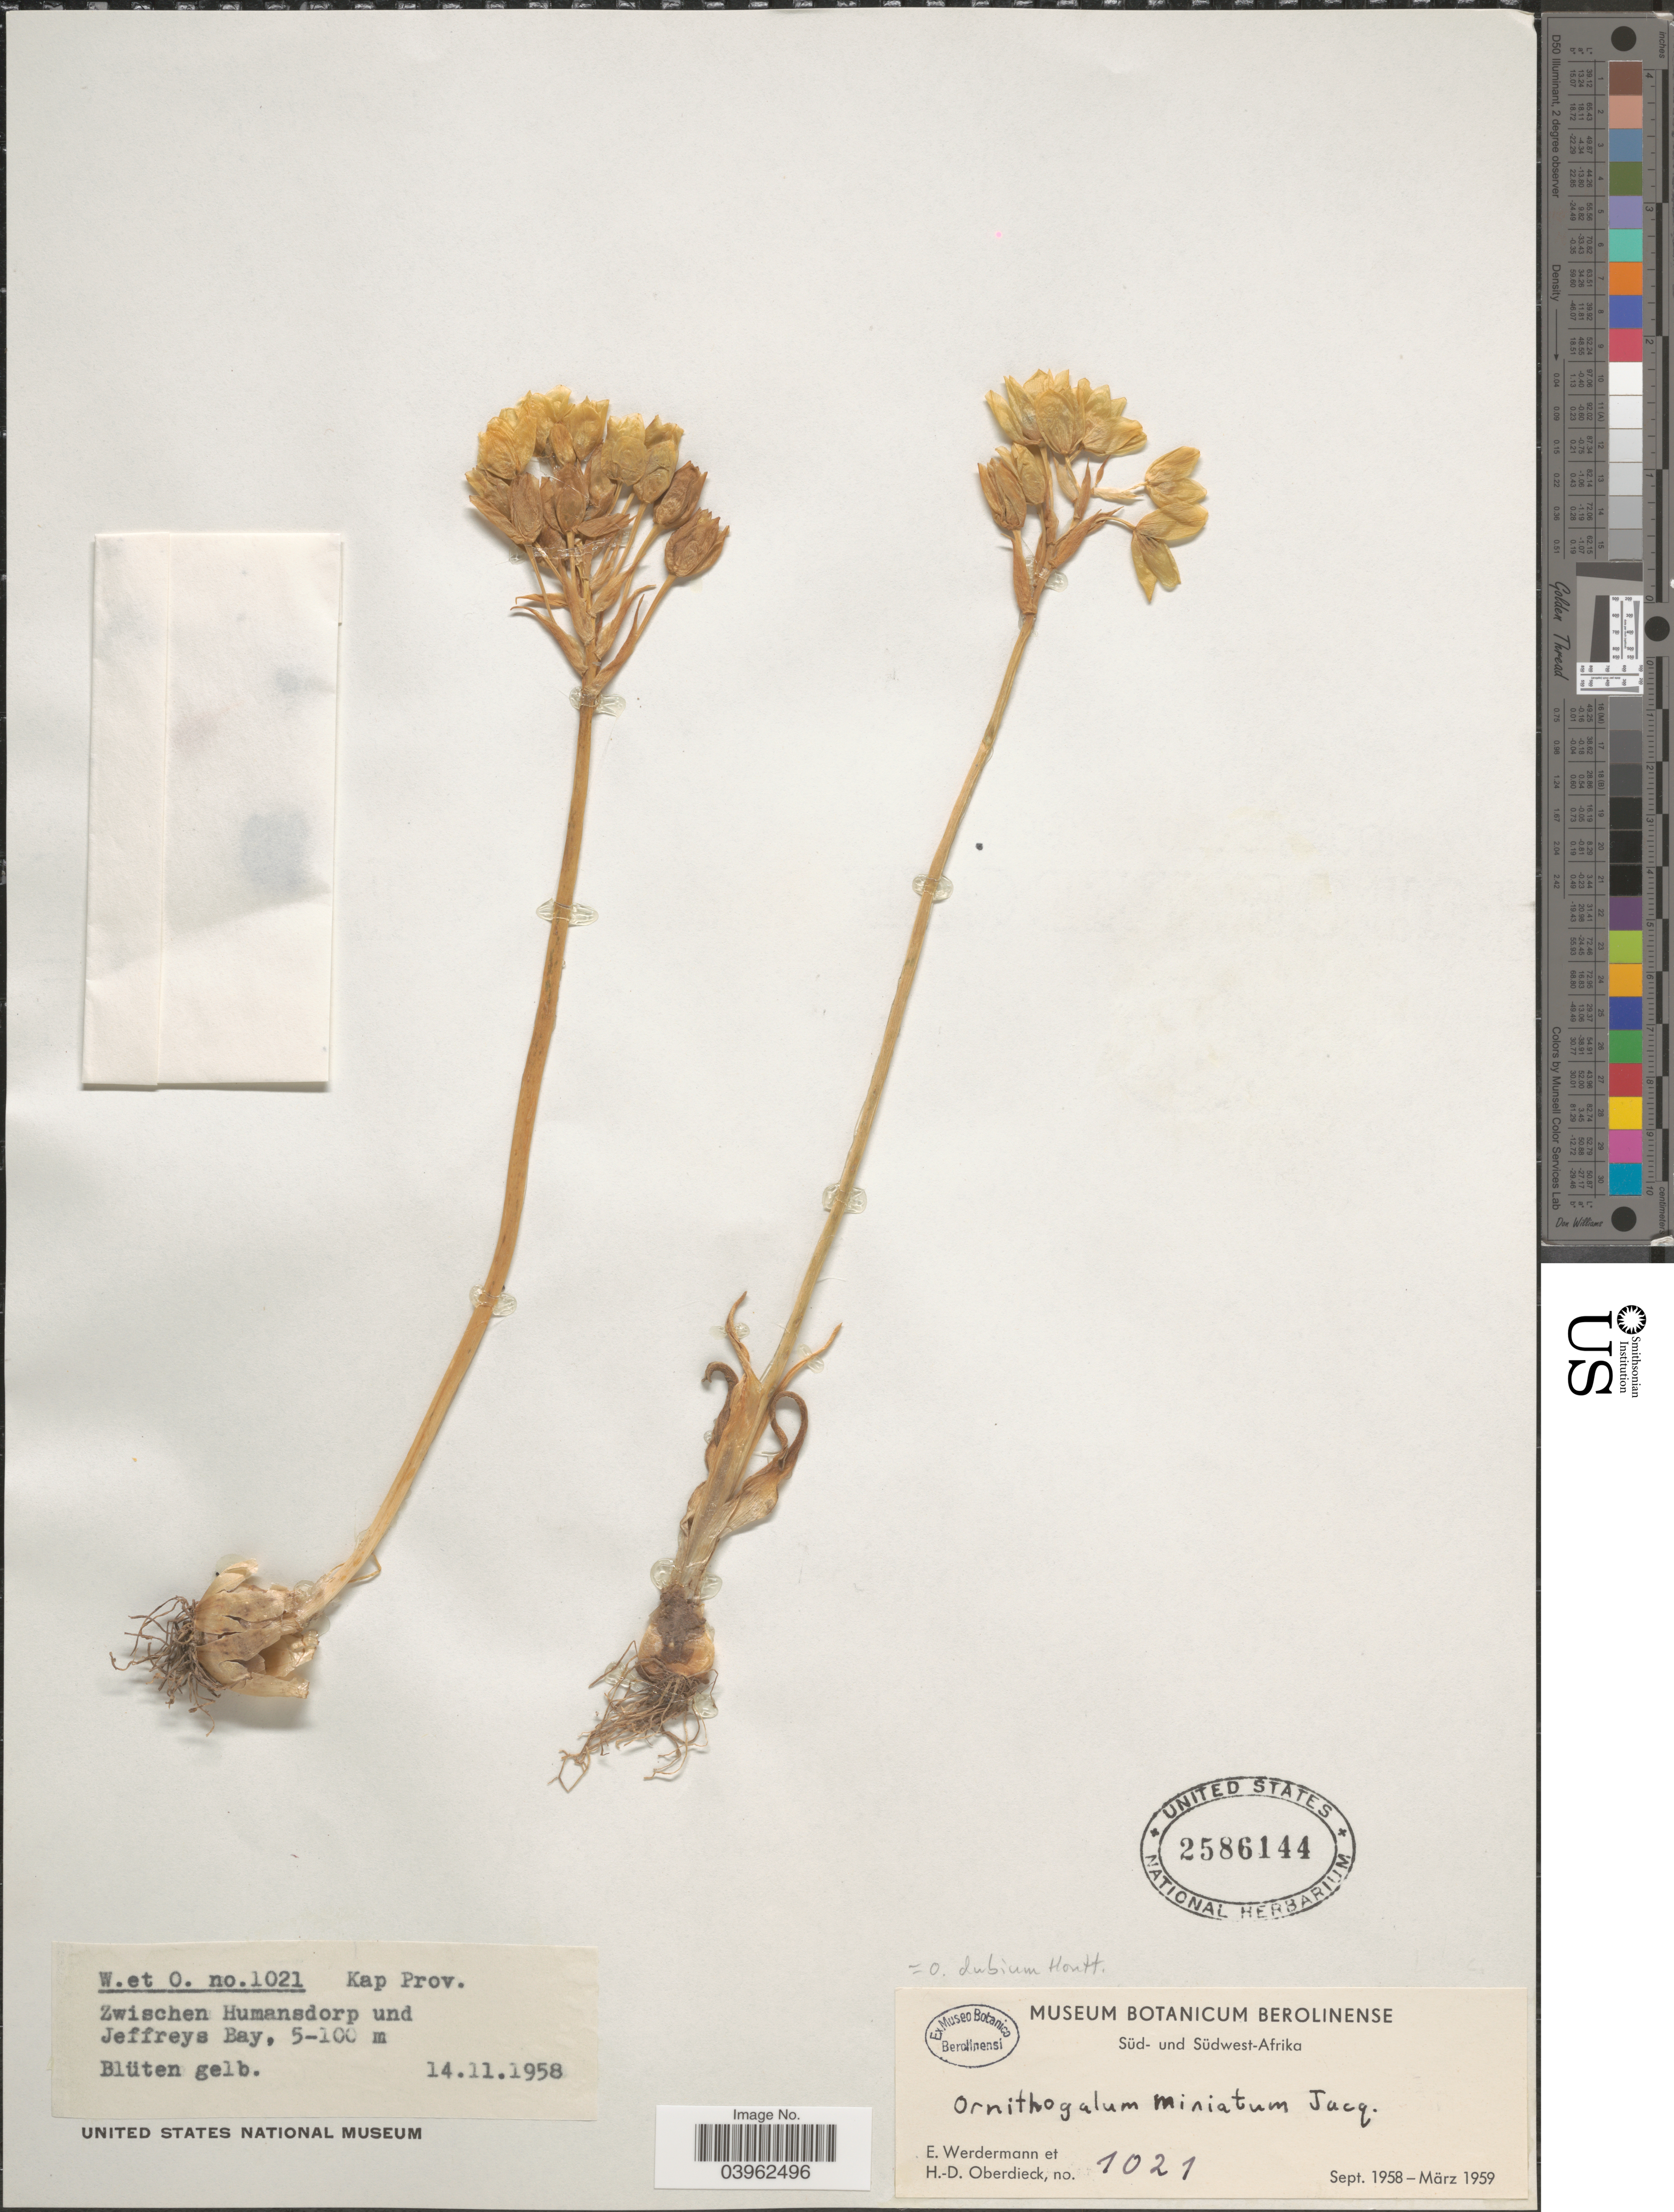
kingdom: Plantae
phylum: Tracheophyta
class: Liliopsida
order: Asparagales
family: Asparagaceae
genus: Ornithogalum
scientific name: Ornithogalum dubium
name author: Houtt.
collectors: E. Werdermann & H. Oberdieck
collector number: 1021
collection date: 1958-11-14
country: South Africa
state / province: Eastern Cape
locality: Kap Prov. Zwischen Humansdorp und Jeffreys Bay.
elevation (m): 5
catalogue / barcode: US 2586144